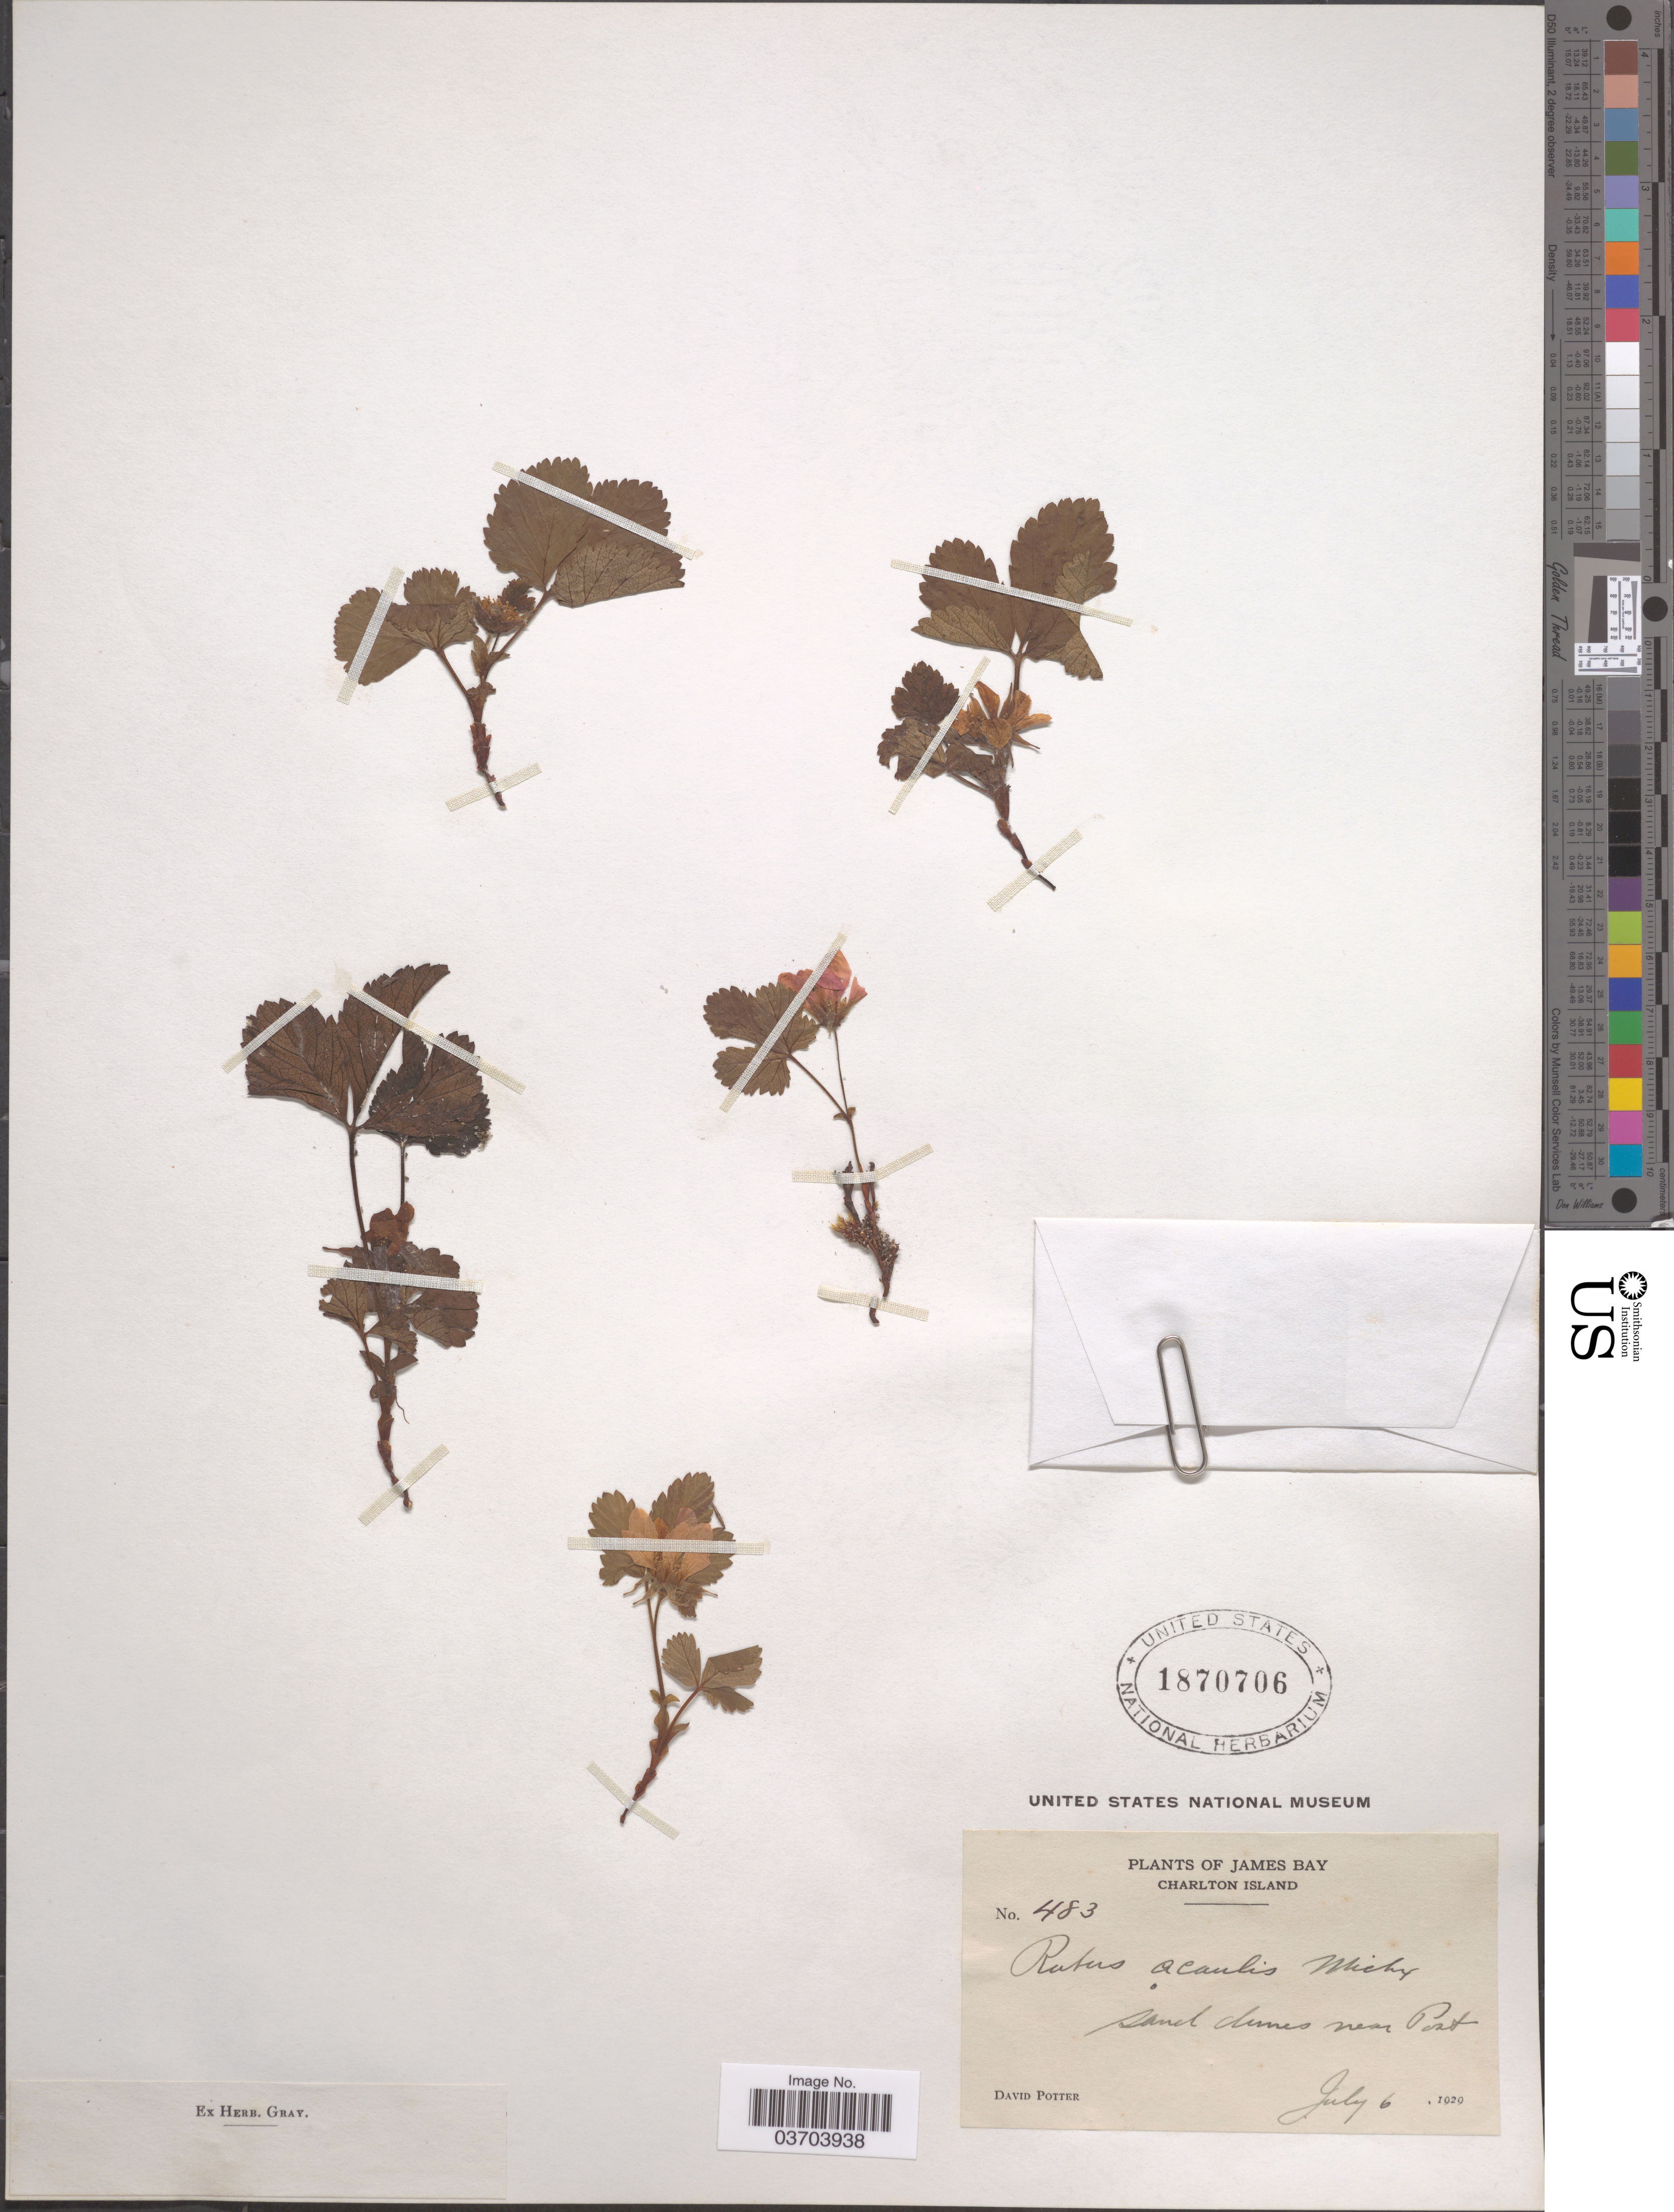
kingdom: Plantae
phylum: Tracheophyta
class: Magnoliopsida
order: Rosales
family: Rosaceae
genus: Rubus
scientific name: Rubus acaulis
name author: Michx.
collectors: D. Potter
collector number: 483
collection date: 1929-07-06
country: Canada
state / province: Nunavut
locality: James Bay. Charlton Island. Sand dunes near Post.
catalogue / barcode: US 1870706